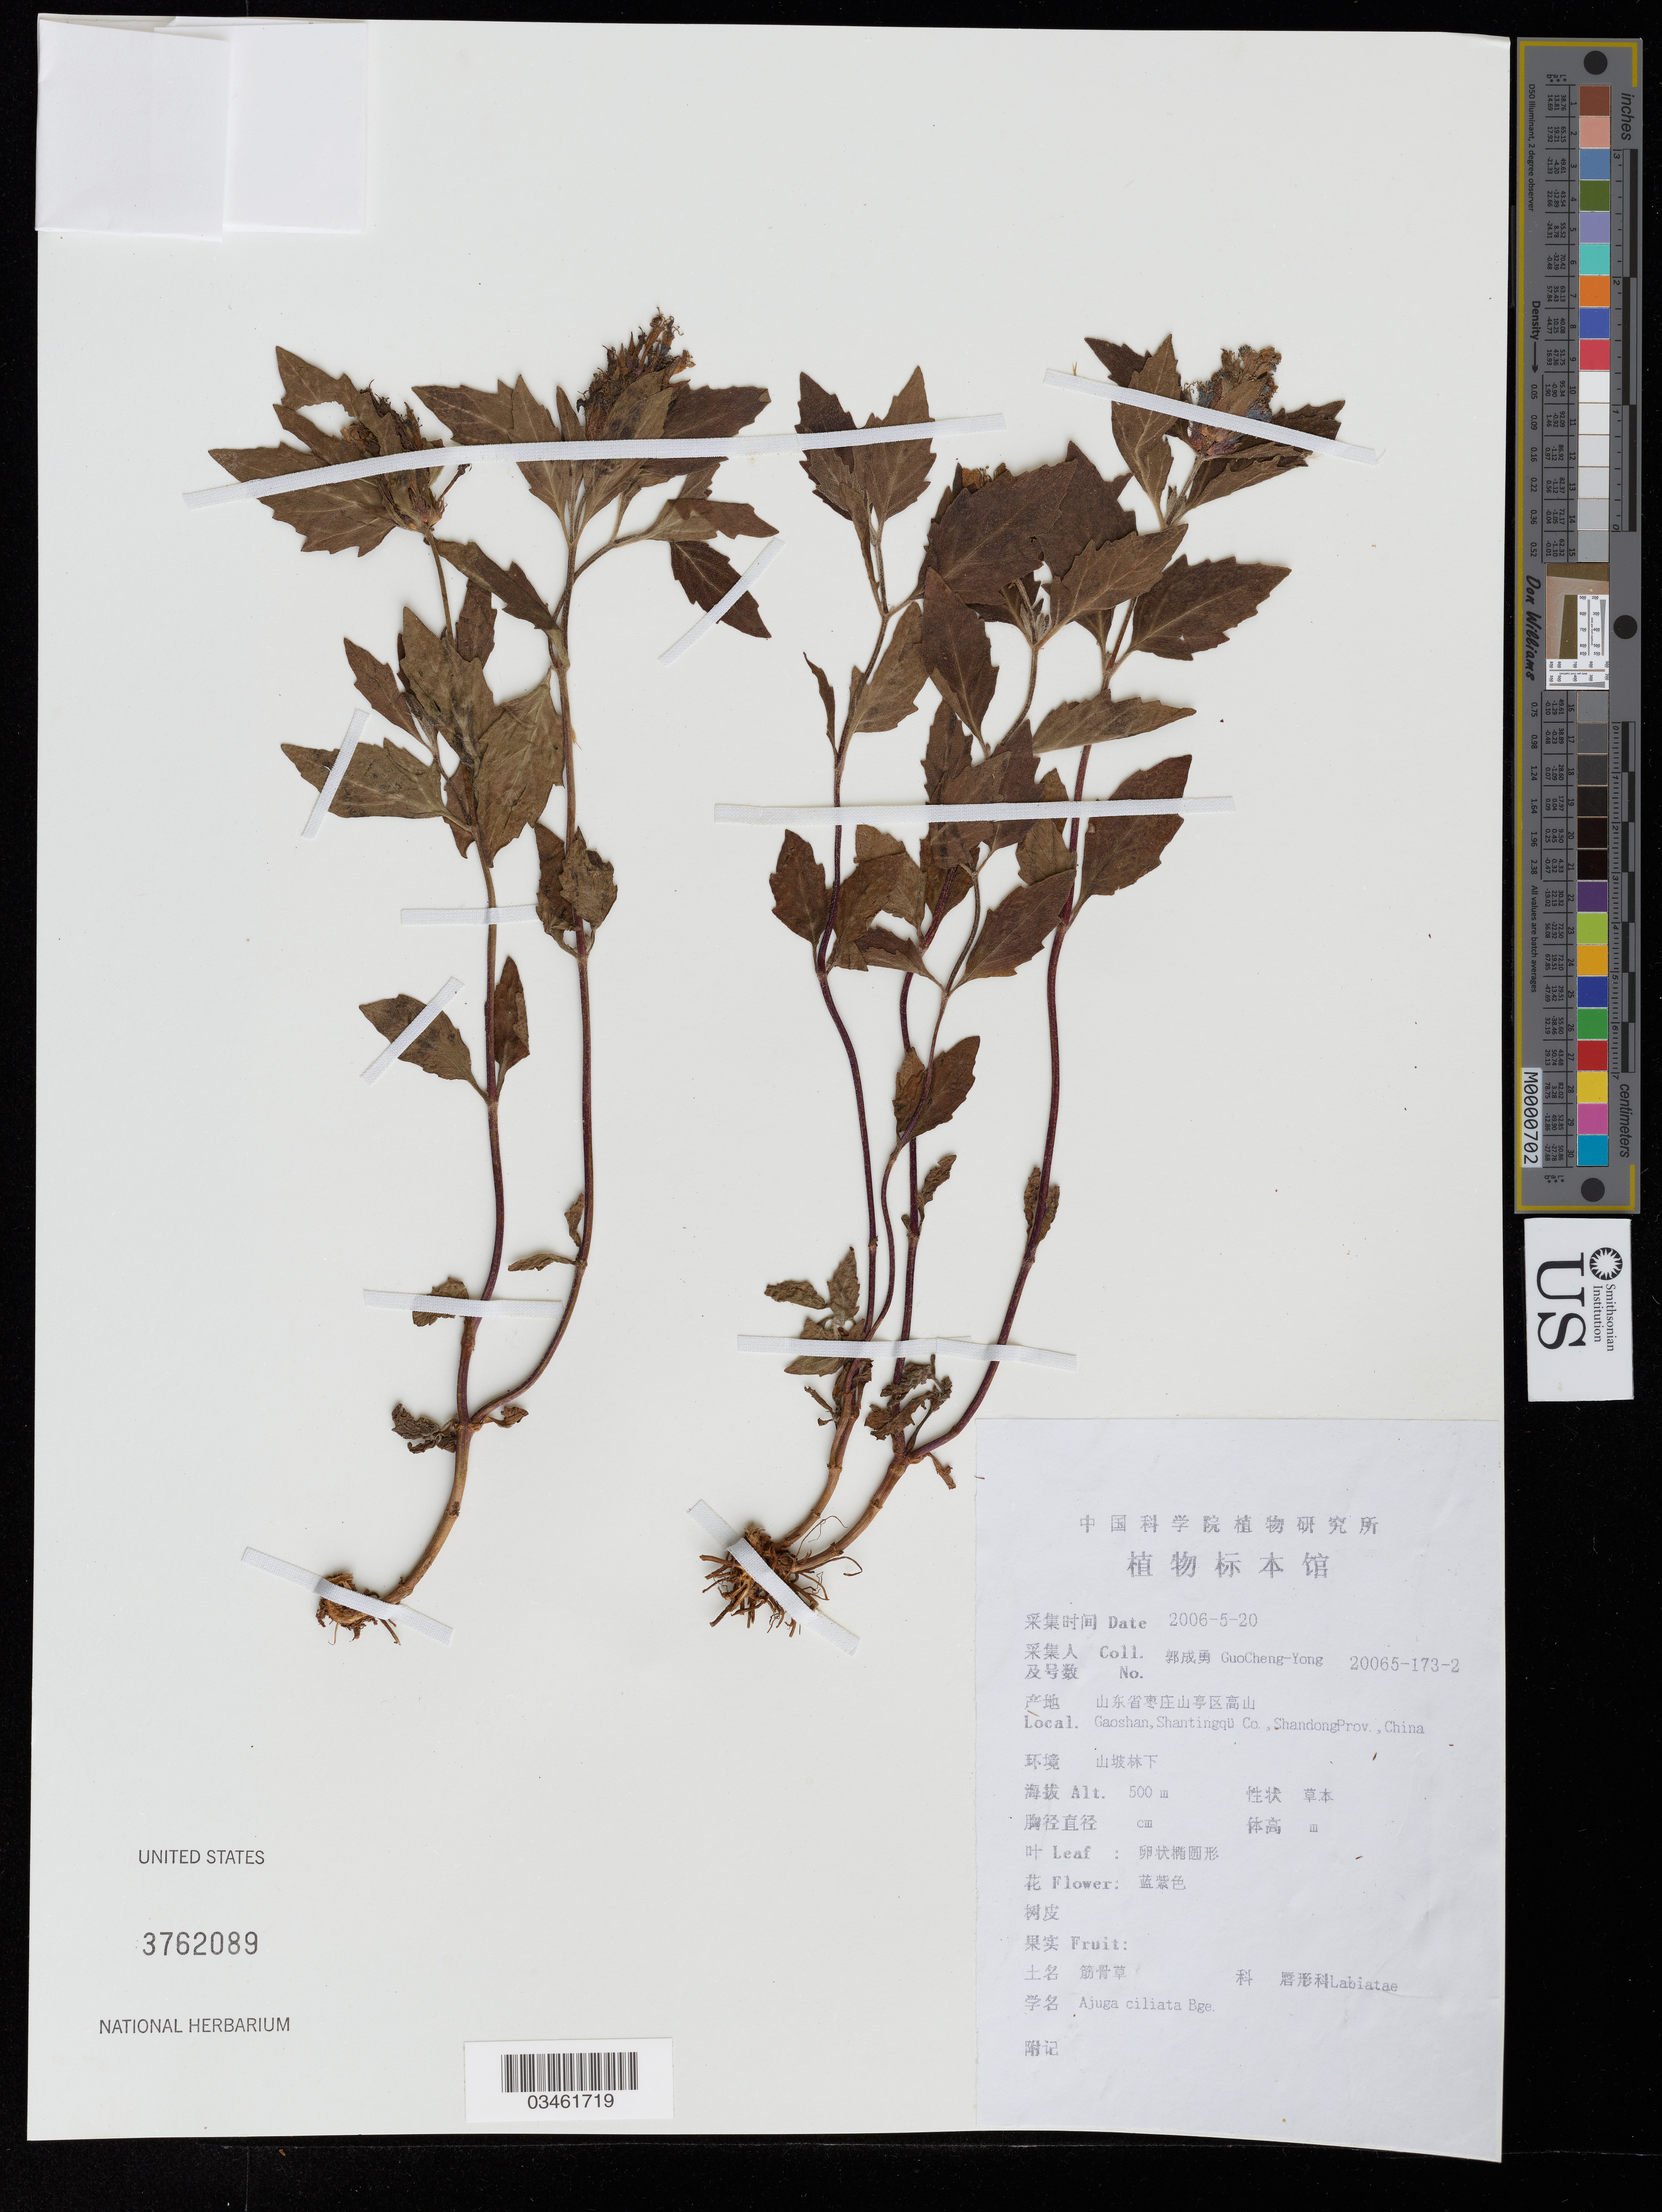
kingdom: Plantae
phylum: Tracheophyta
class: Magnoliopsida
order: Lamiales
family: Lamiaceae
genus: Ajuga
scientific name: Ajuga ciliata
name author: Bunge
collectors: Guo cheng-yong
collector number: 20065-173-2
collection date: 2006-05-20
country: China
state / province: Shandong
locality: Gaoshan, Shantingqu Co.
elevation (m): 500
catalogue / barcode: US 3762089